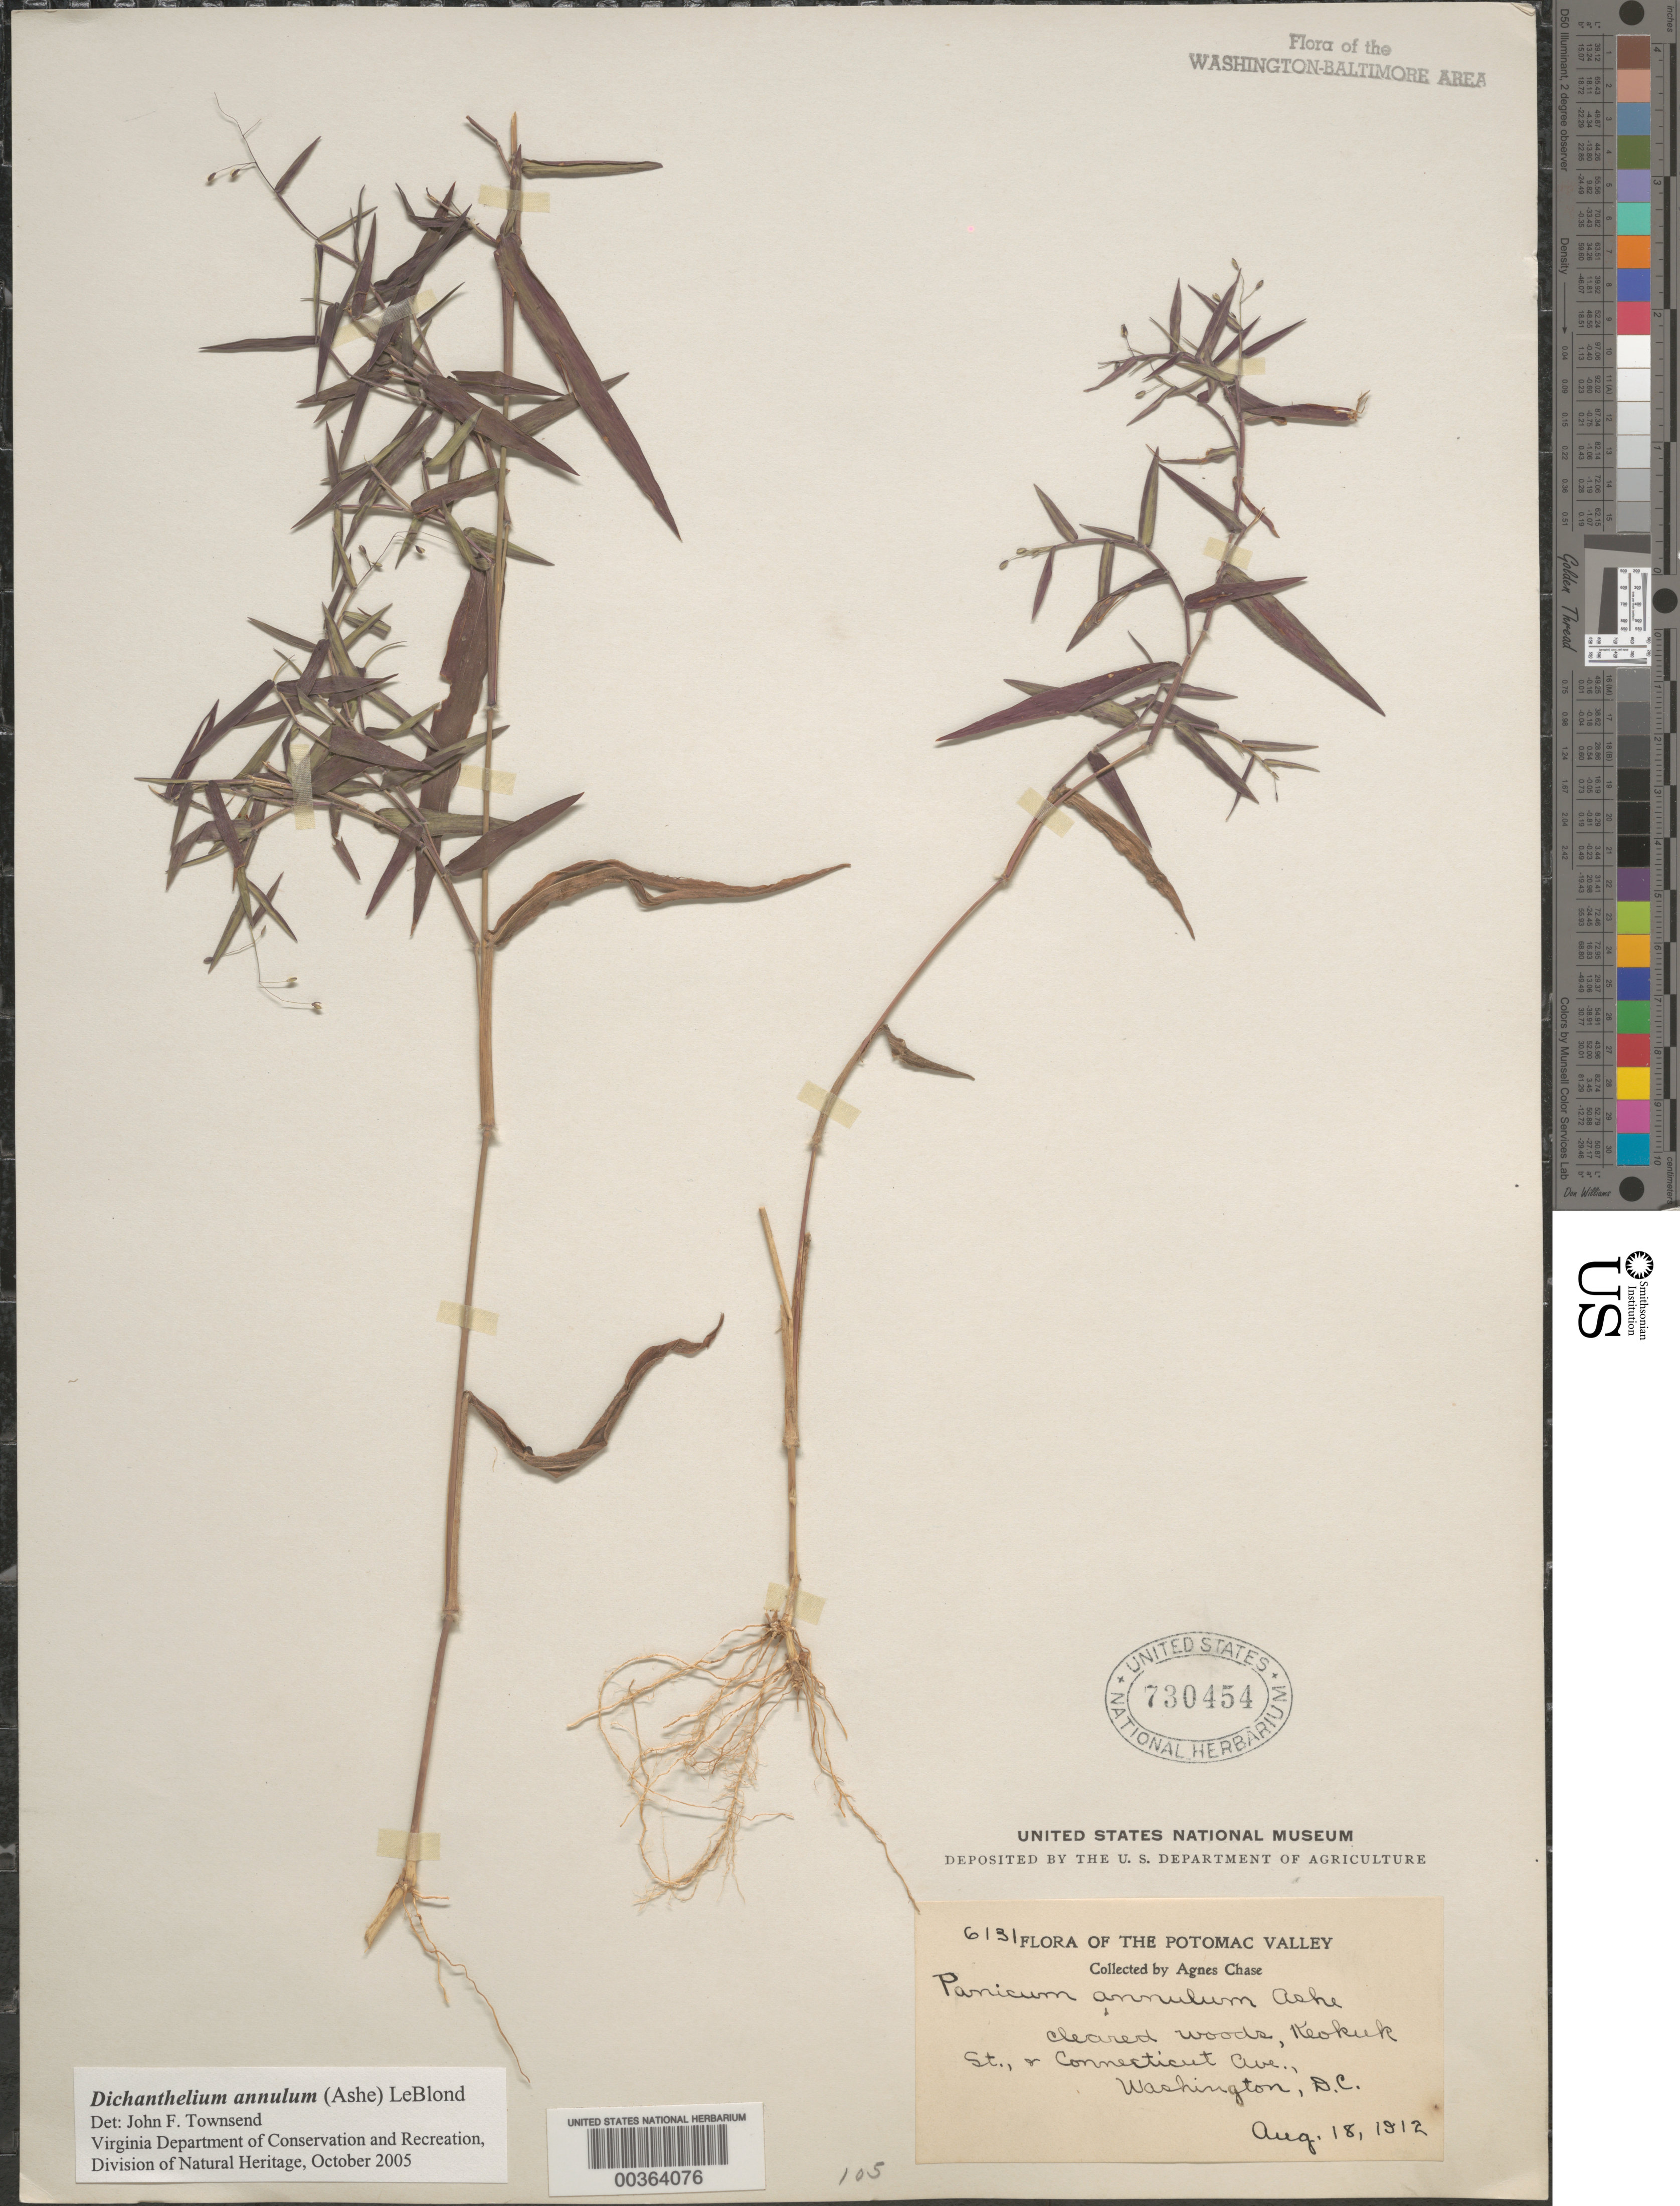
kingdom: Plantae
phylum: Tracheophyta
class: Liliopsida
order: Poales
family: Poaceae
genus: Dichanthelium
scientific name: Dichanthelium annulum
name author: (Ashe) LeBlond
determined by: Townsend, John F.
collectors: A. Chase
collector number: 6131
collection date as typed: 18 Aug 1912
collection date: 1912-08-18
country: United States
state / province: District of Columbia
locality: Keokuk Street and Conn. Avenue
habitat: Cleared woods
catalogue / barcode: US 730454